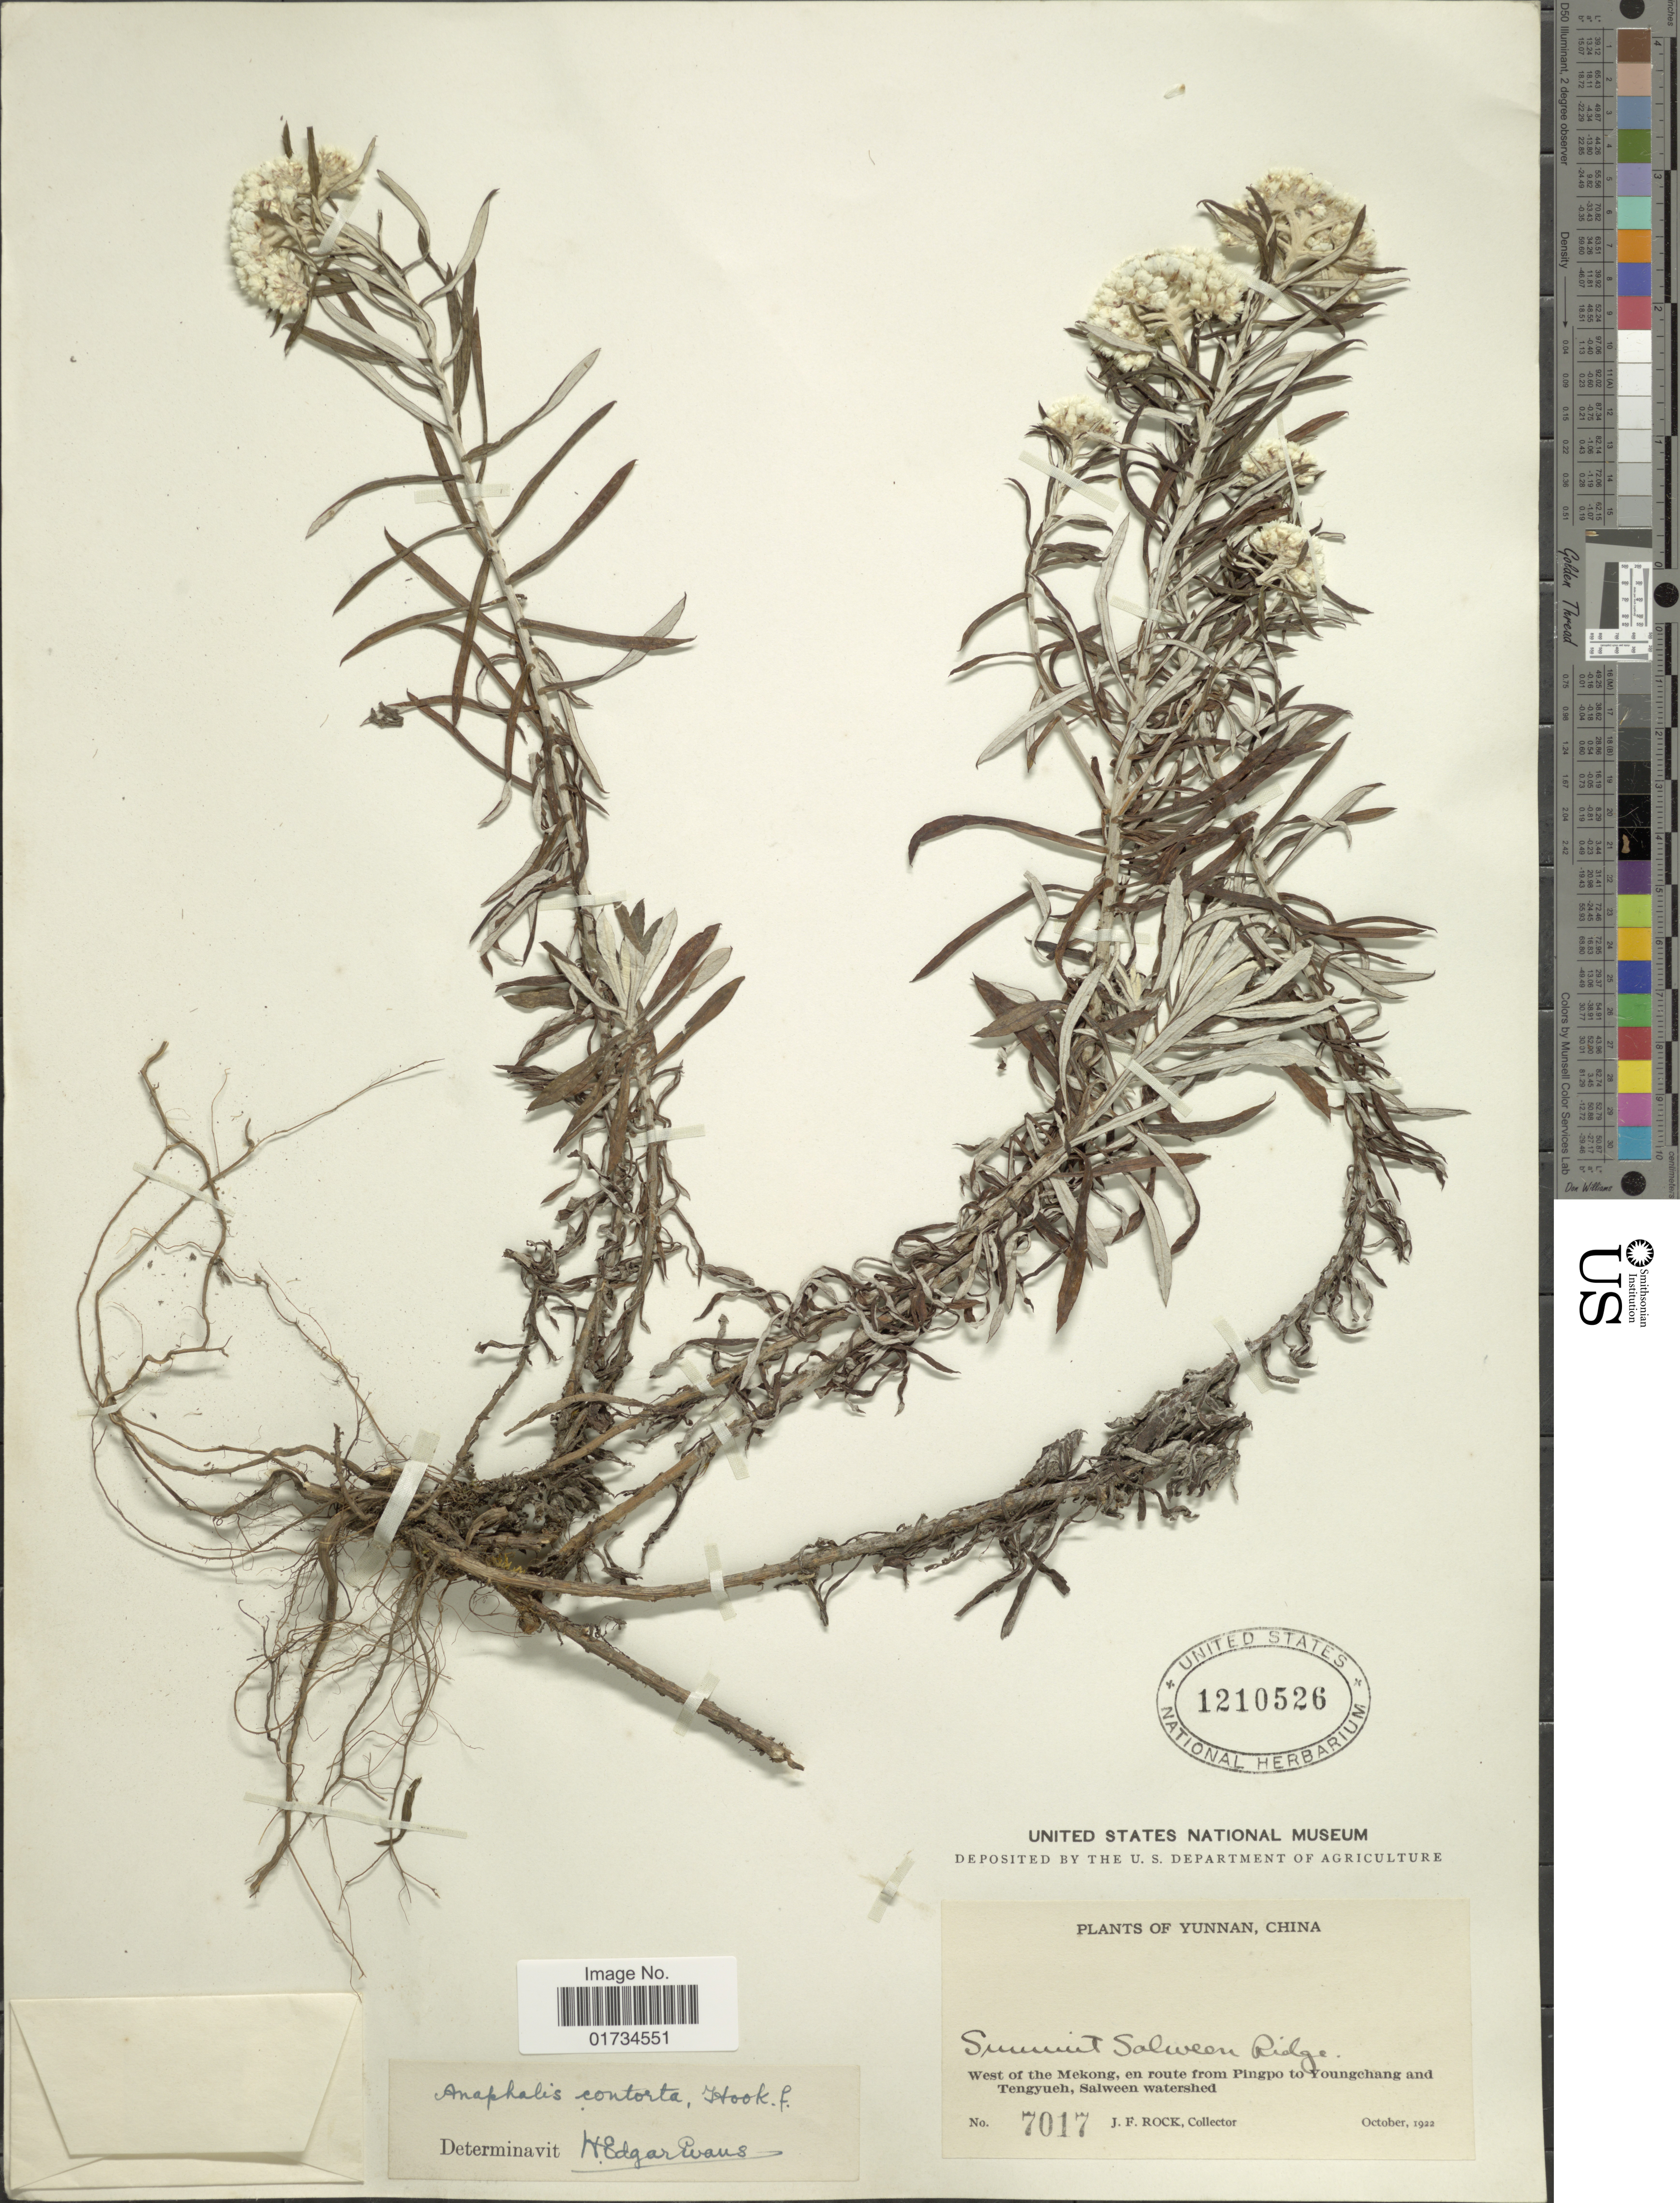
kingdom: Plantae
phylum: Tracheophyta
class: Magnoliopsida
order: Asterales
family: Asteraceae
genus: Anaphalis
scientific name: Anaphalis contorta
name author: (D. Don) Hook. f.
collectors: J. Rock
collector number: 7017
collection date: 1922-10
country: China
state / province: Yunnan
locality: Yunnan, China. Summit Salween Ridge. West of Mekong, en route from Pingpo to Youngchang and Tenyueh, Salween watershed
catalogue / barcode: US 1210526